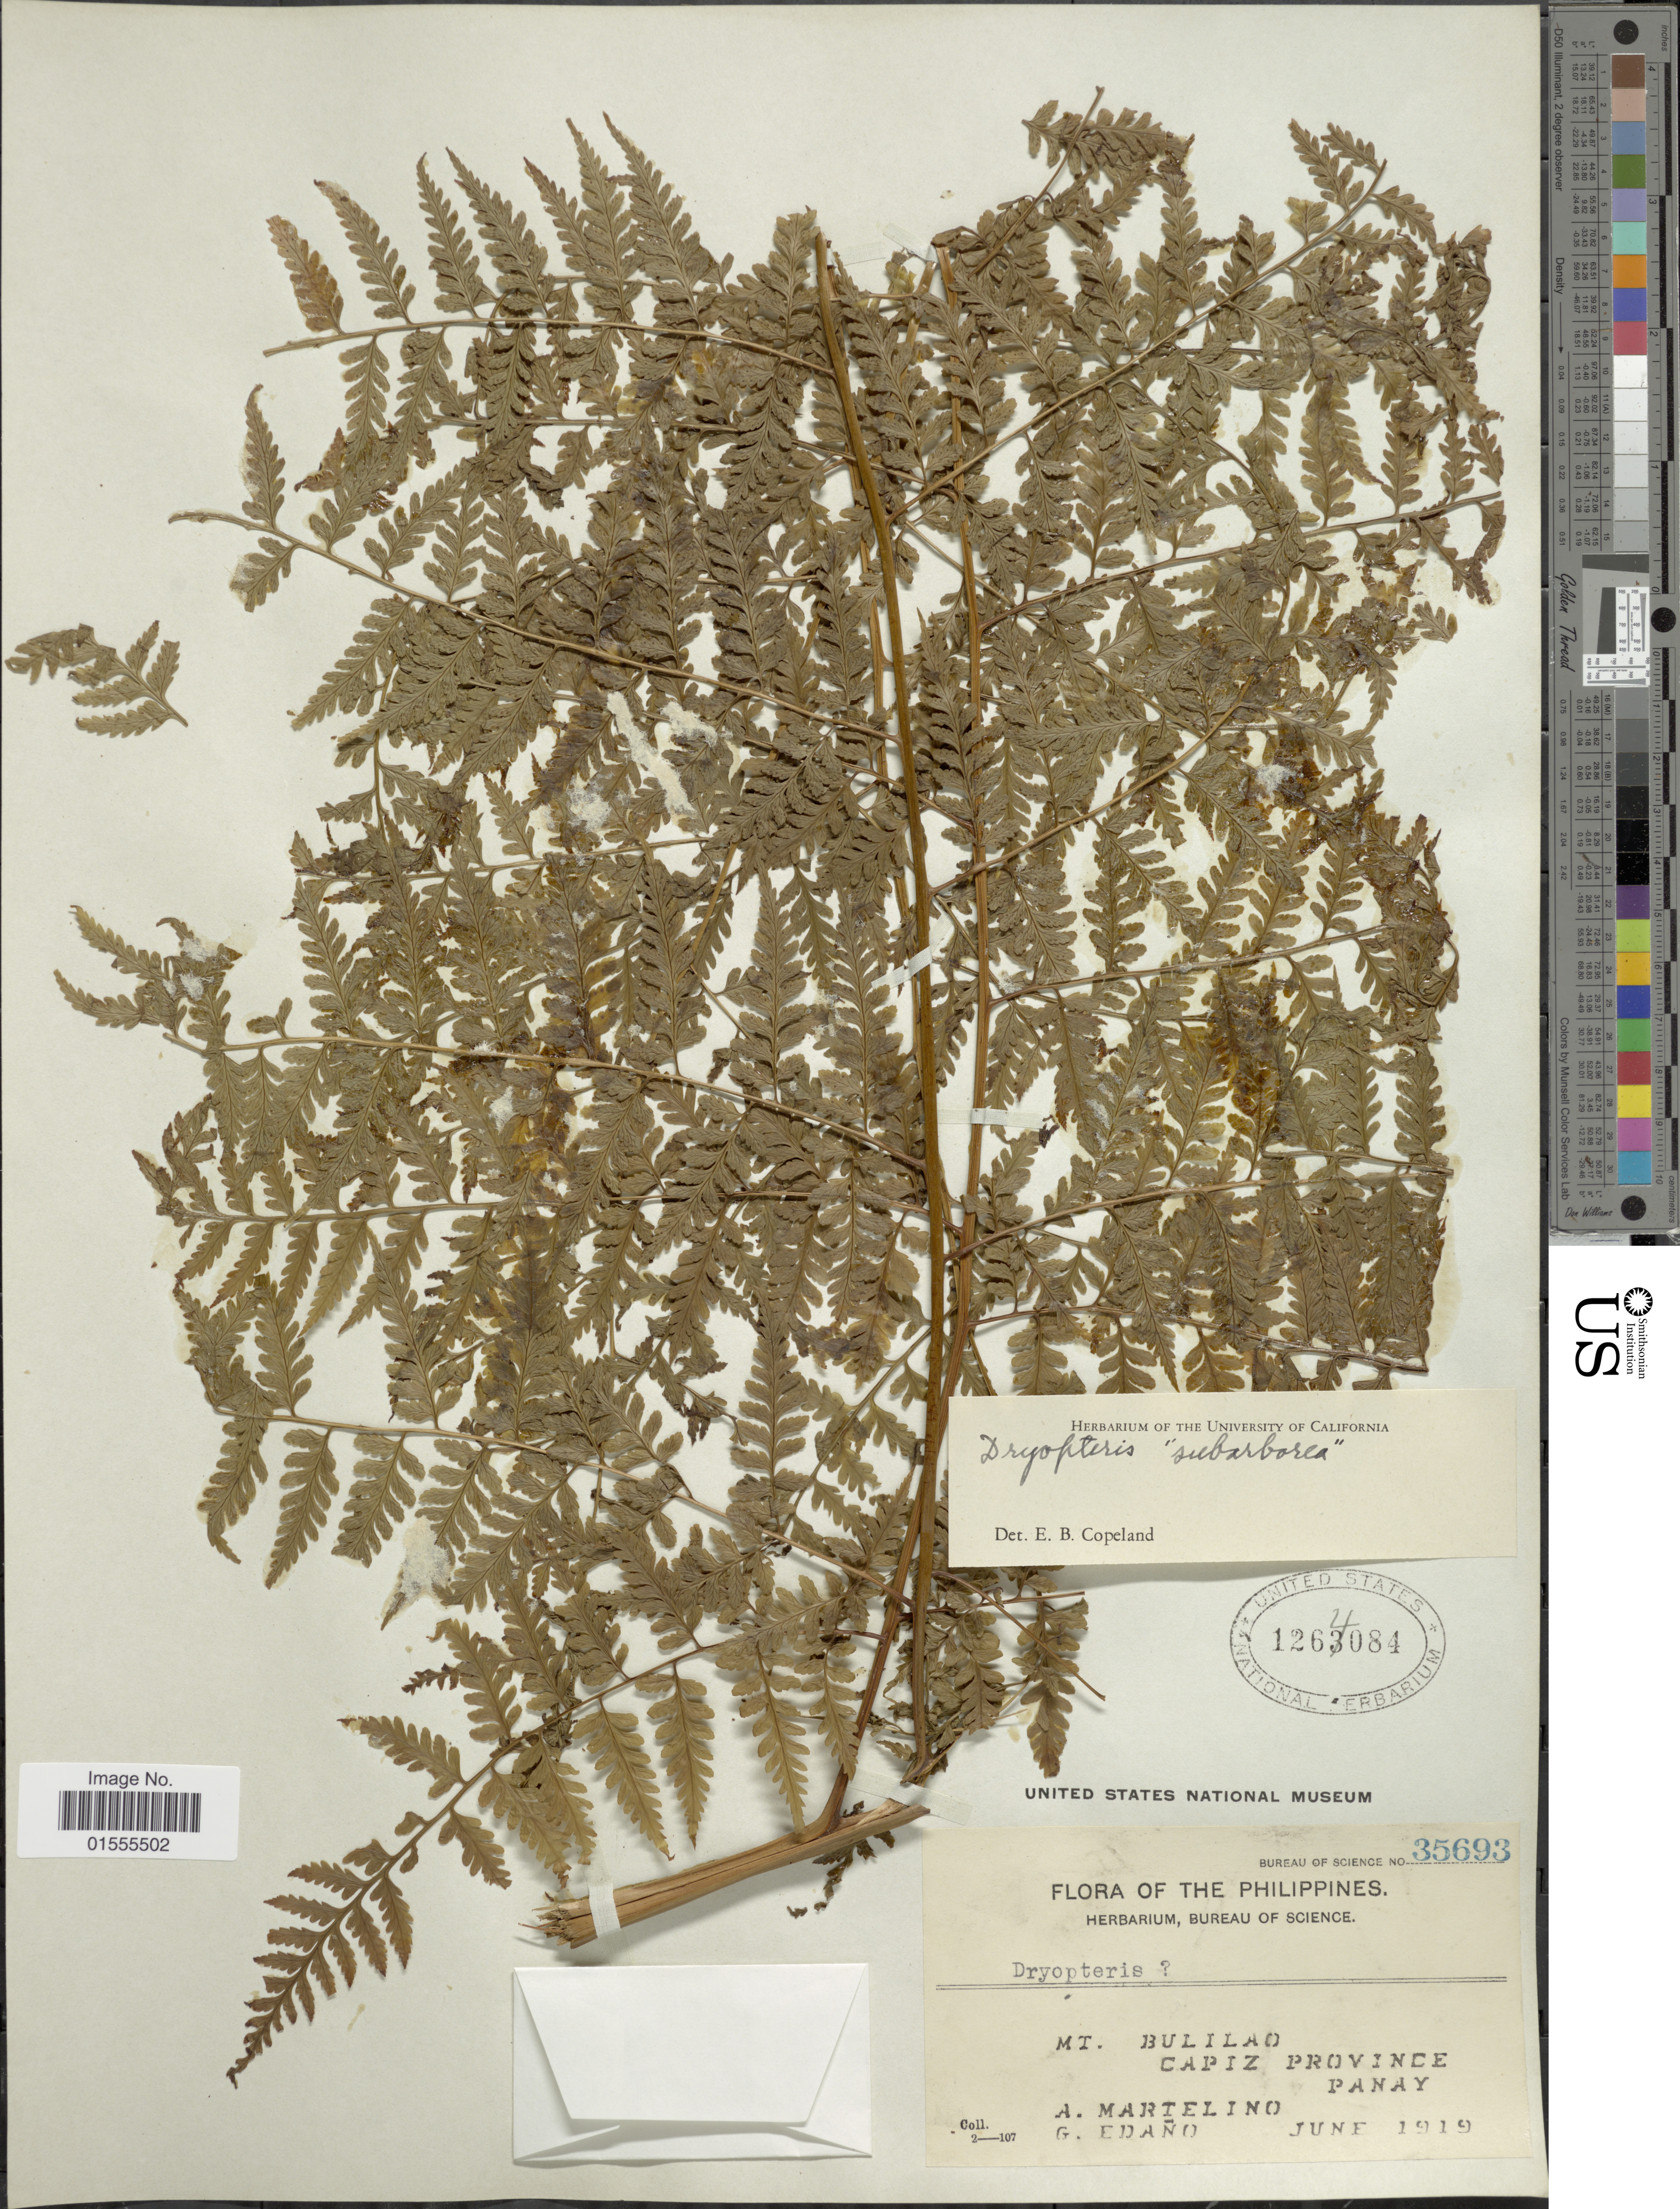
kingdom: Plantae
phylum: Tracheophyta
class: Polypodiopsida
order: Polypodiales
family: Dryopteridaceae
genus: Dryopteris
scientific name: Dryopteris subarborea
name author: (Baker) C. Chr.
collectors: A. Martelino & G. Edaño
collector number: Bureau of Science 35693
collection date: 1919-06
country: Philippines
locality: Mt Bulilao, Capiz Province, Panay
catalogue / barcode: US 1264084